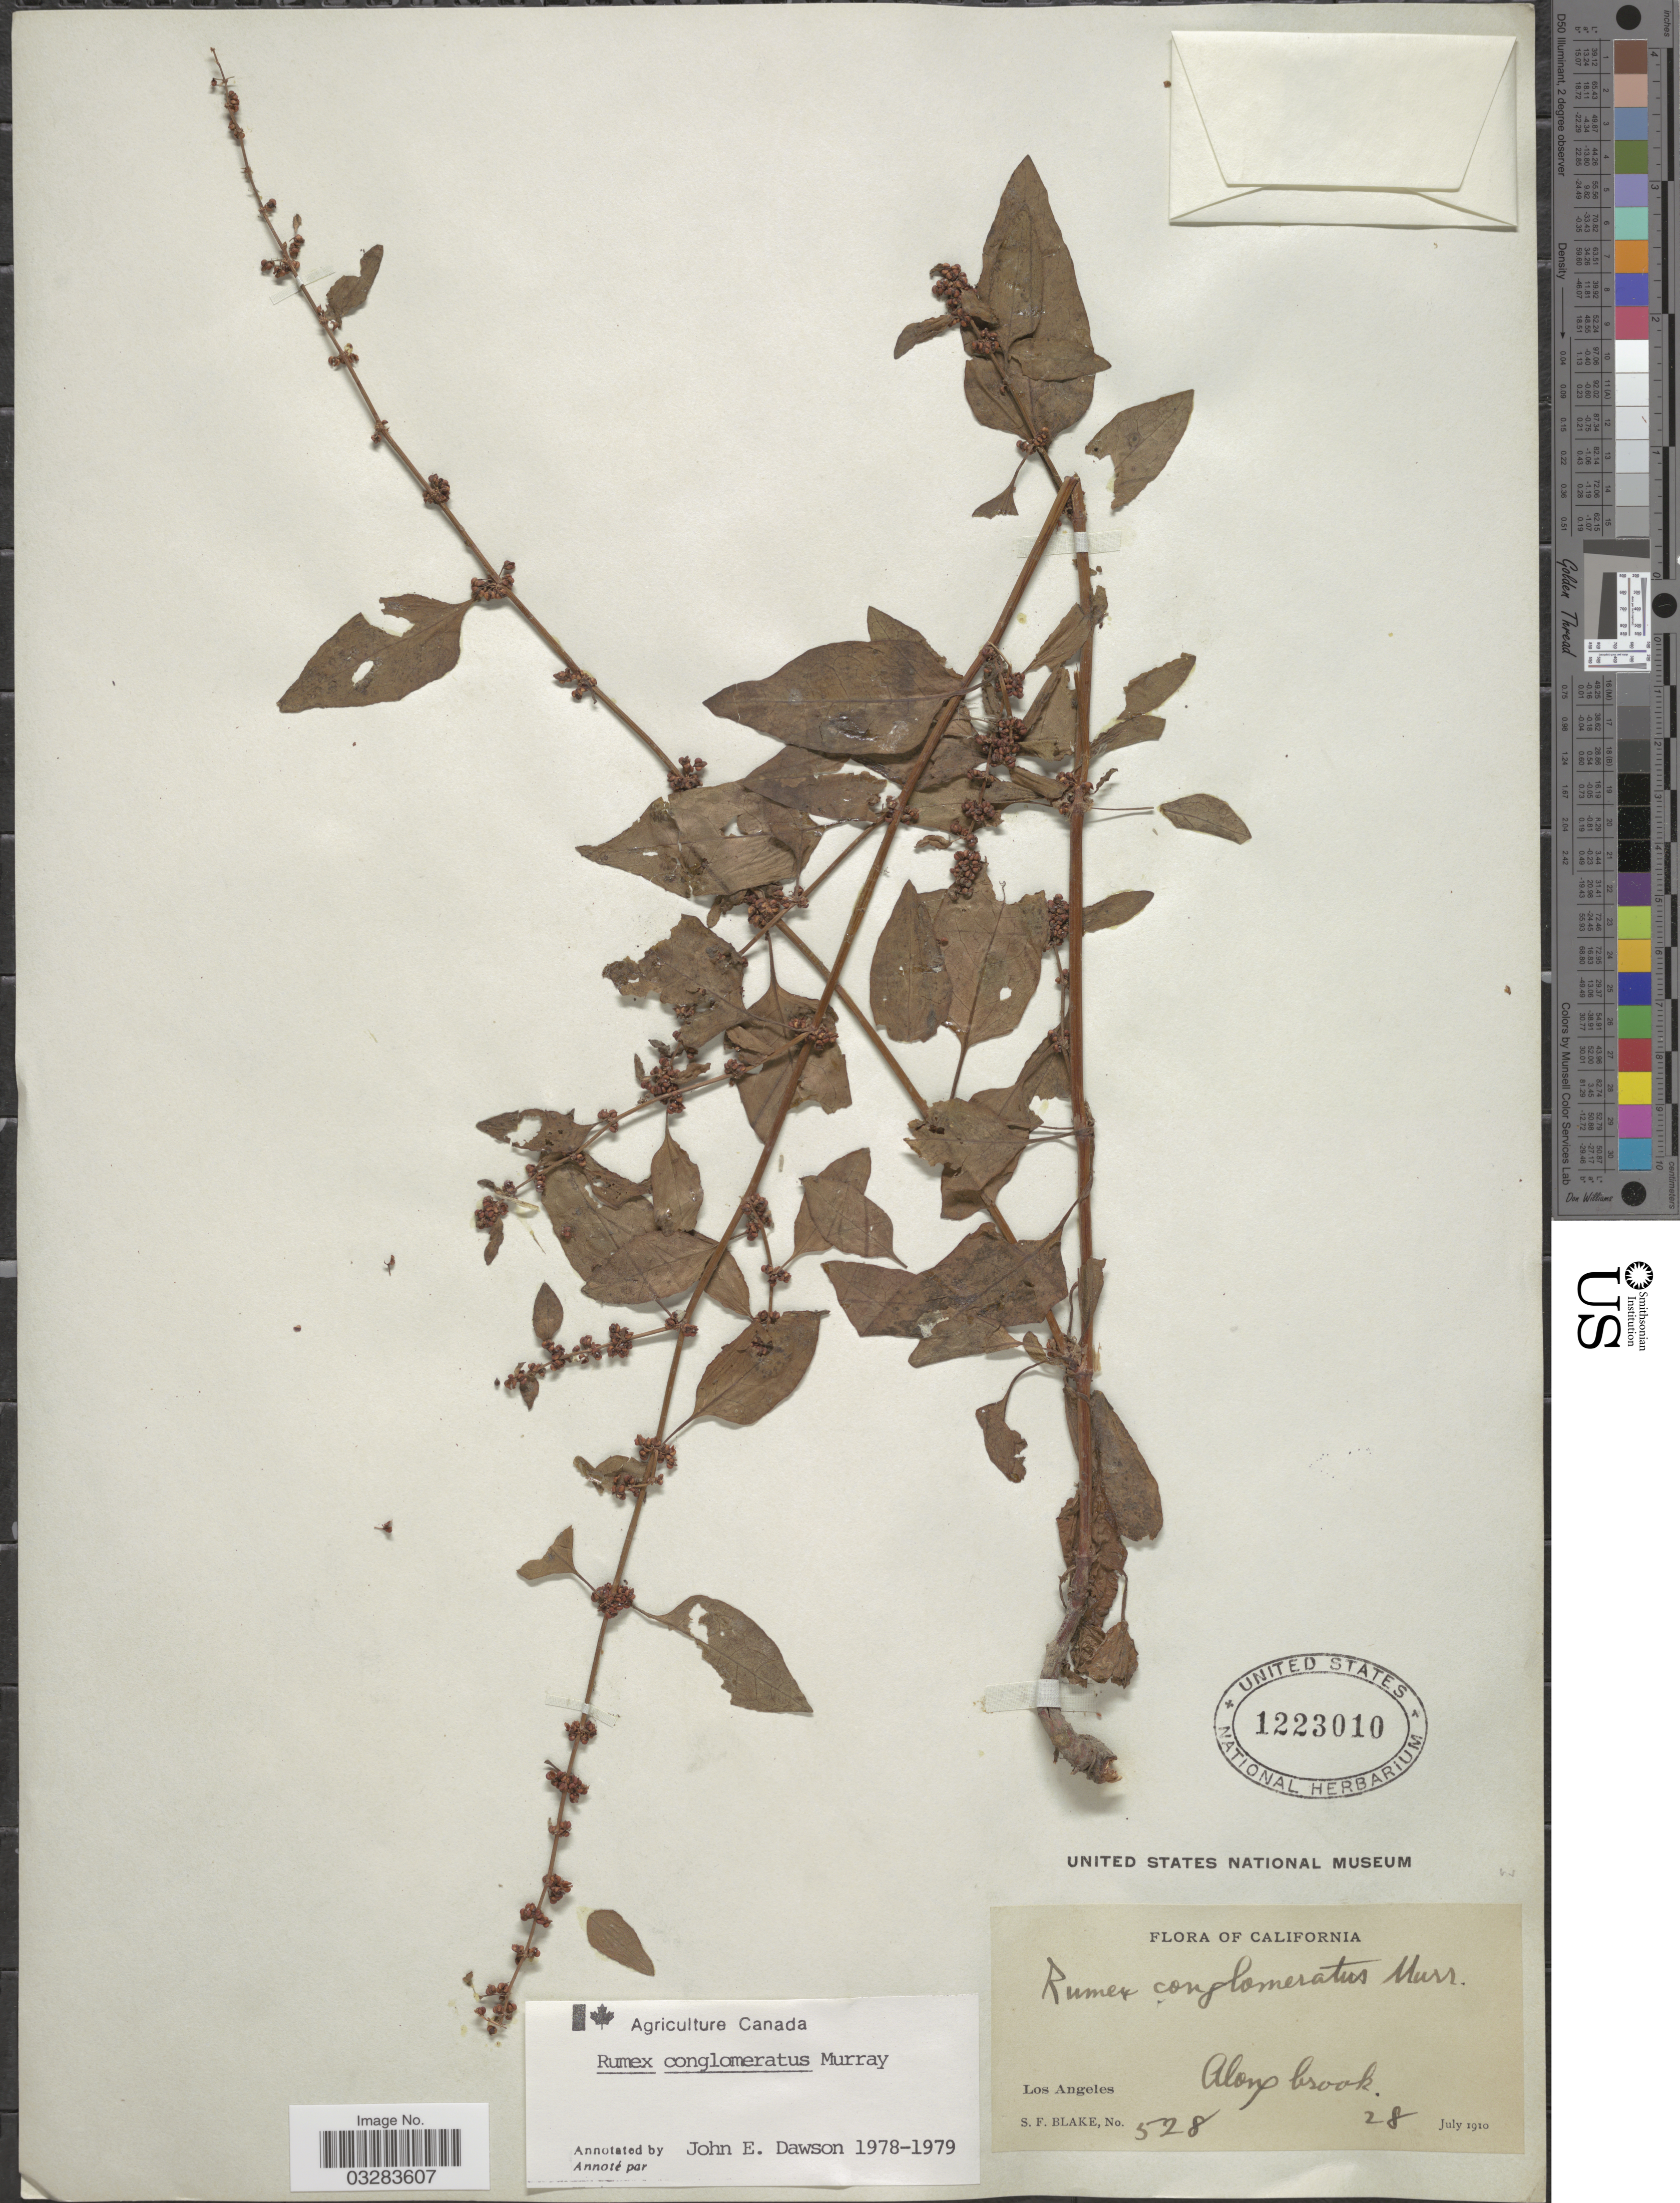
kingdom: Plantae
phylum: Tracheophyta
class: Magnoliopsida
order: Caryophyllales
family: Polygonaceae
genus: Rumex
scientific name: Rumex conglomeratus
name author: Murray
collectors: S. Blake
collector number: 528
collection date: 1910-07-28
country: United States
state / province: California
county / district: Los Angeles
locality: Los Angeles. Along brook.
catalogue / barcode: US 1223010